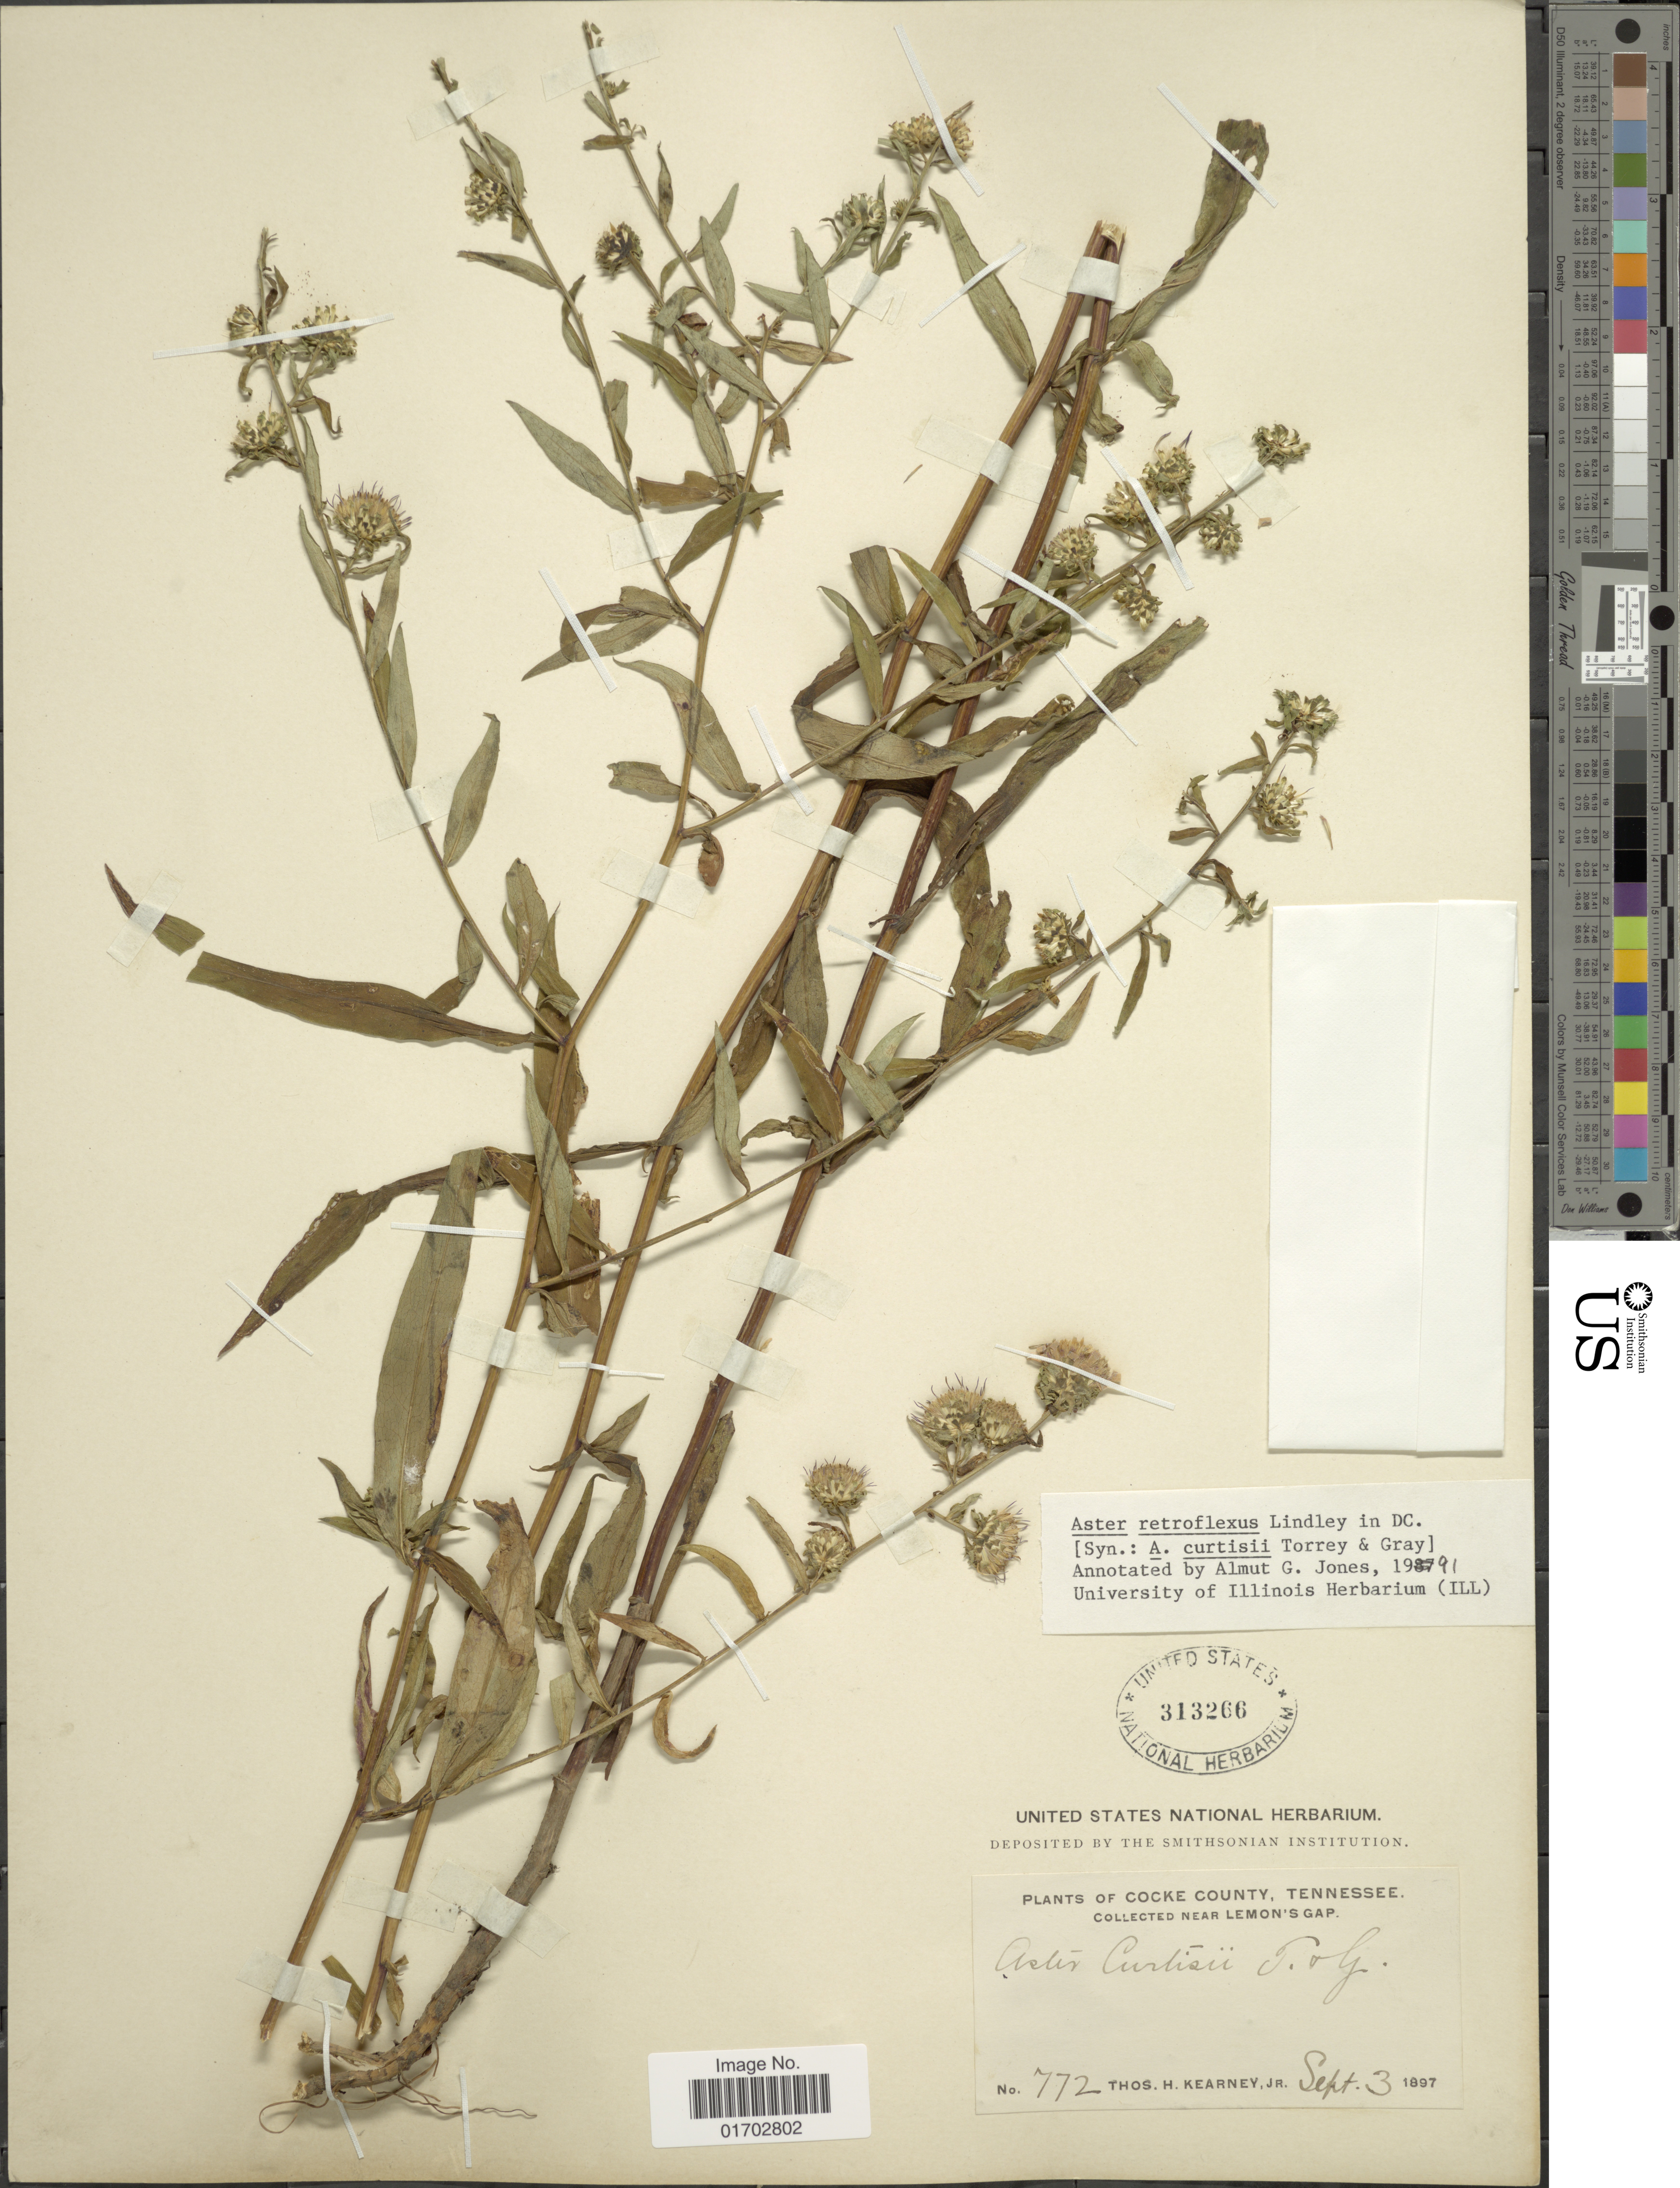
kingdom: Plantae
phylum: Tracheophyta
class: Magnoliopsida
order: Asterales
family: Asteraceae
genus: Symphyotrichum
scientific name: Symphyotrichum retroflexum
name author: (Lindl.) G.L. Nesom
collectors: T. H. Kearney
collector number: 772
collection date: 1897-09-03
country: United States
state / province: Tennessee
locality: Cocke County, near Lemon's Gap.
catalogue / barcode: US 313266